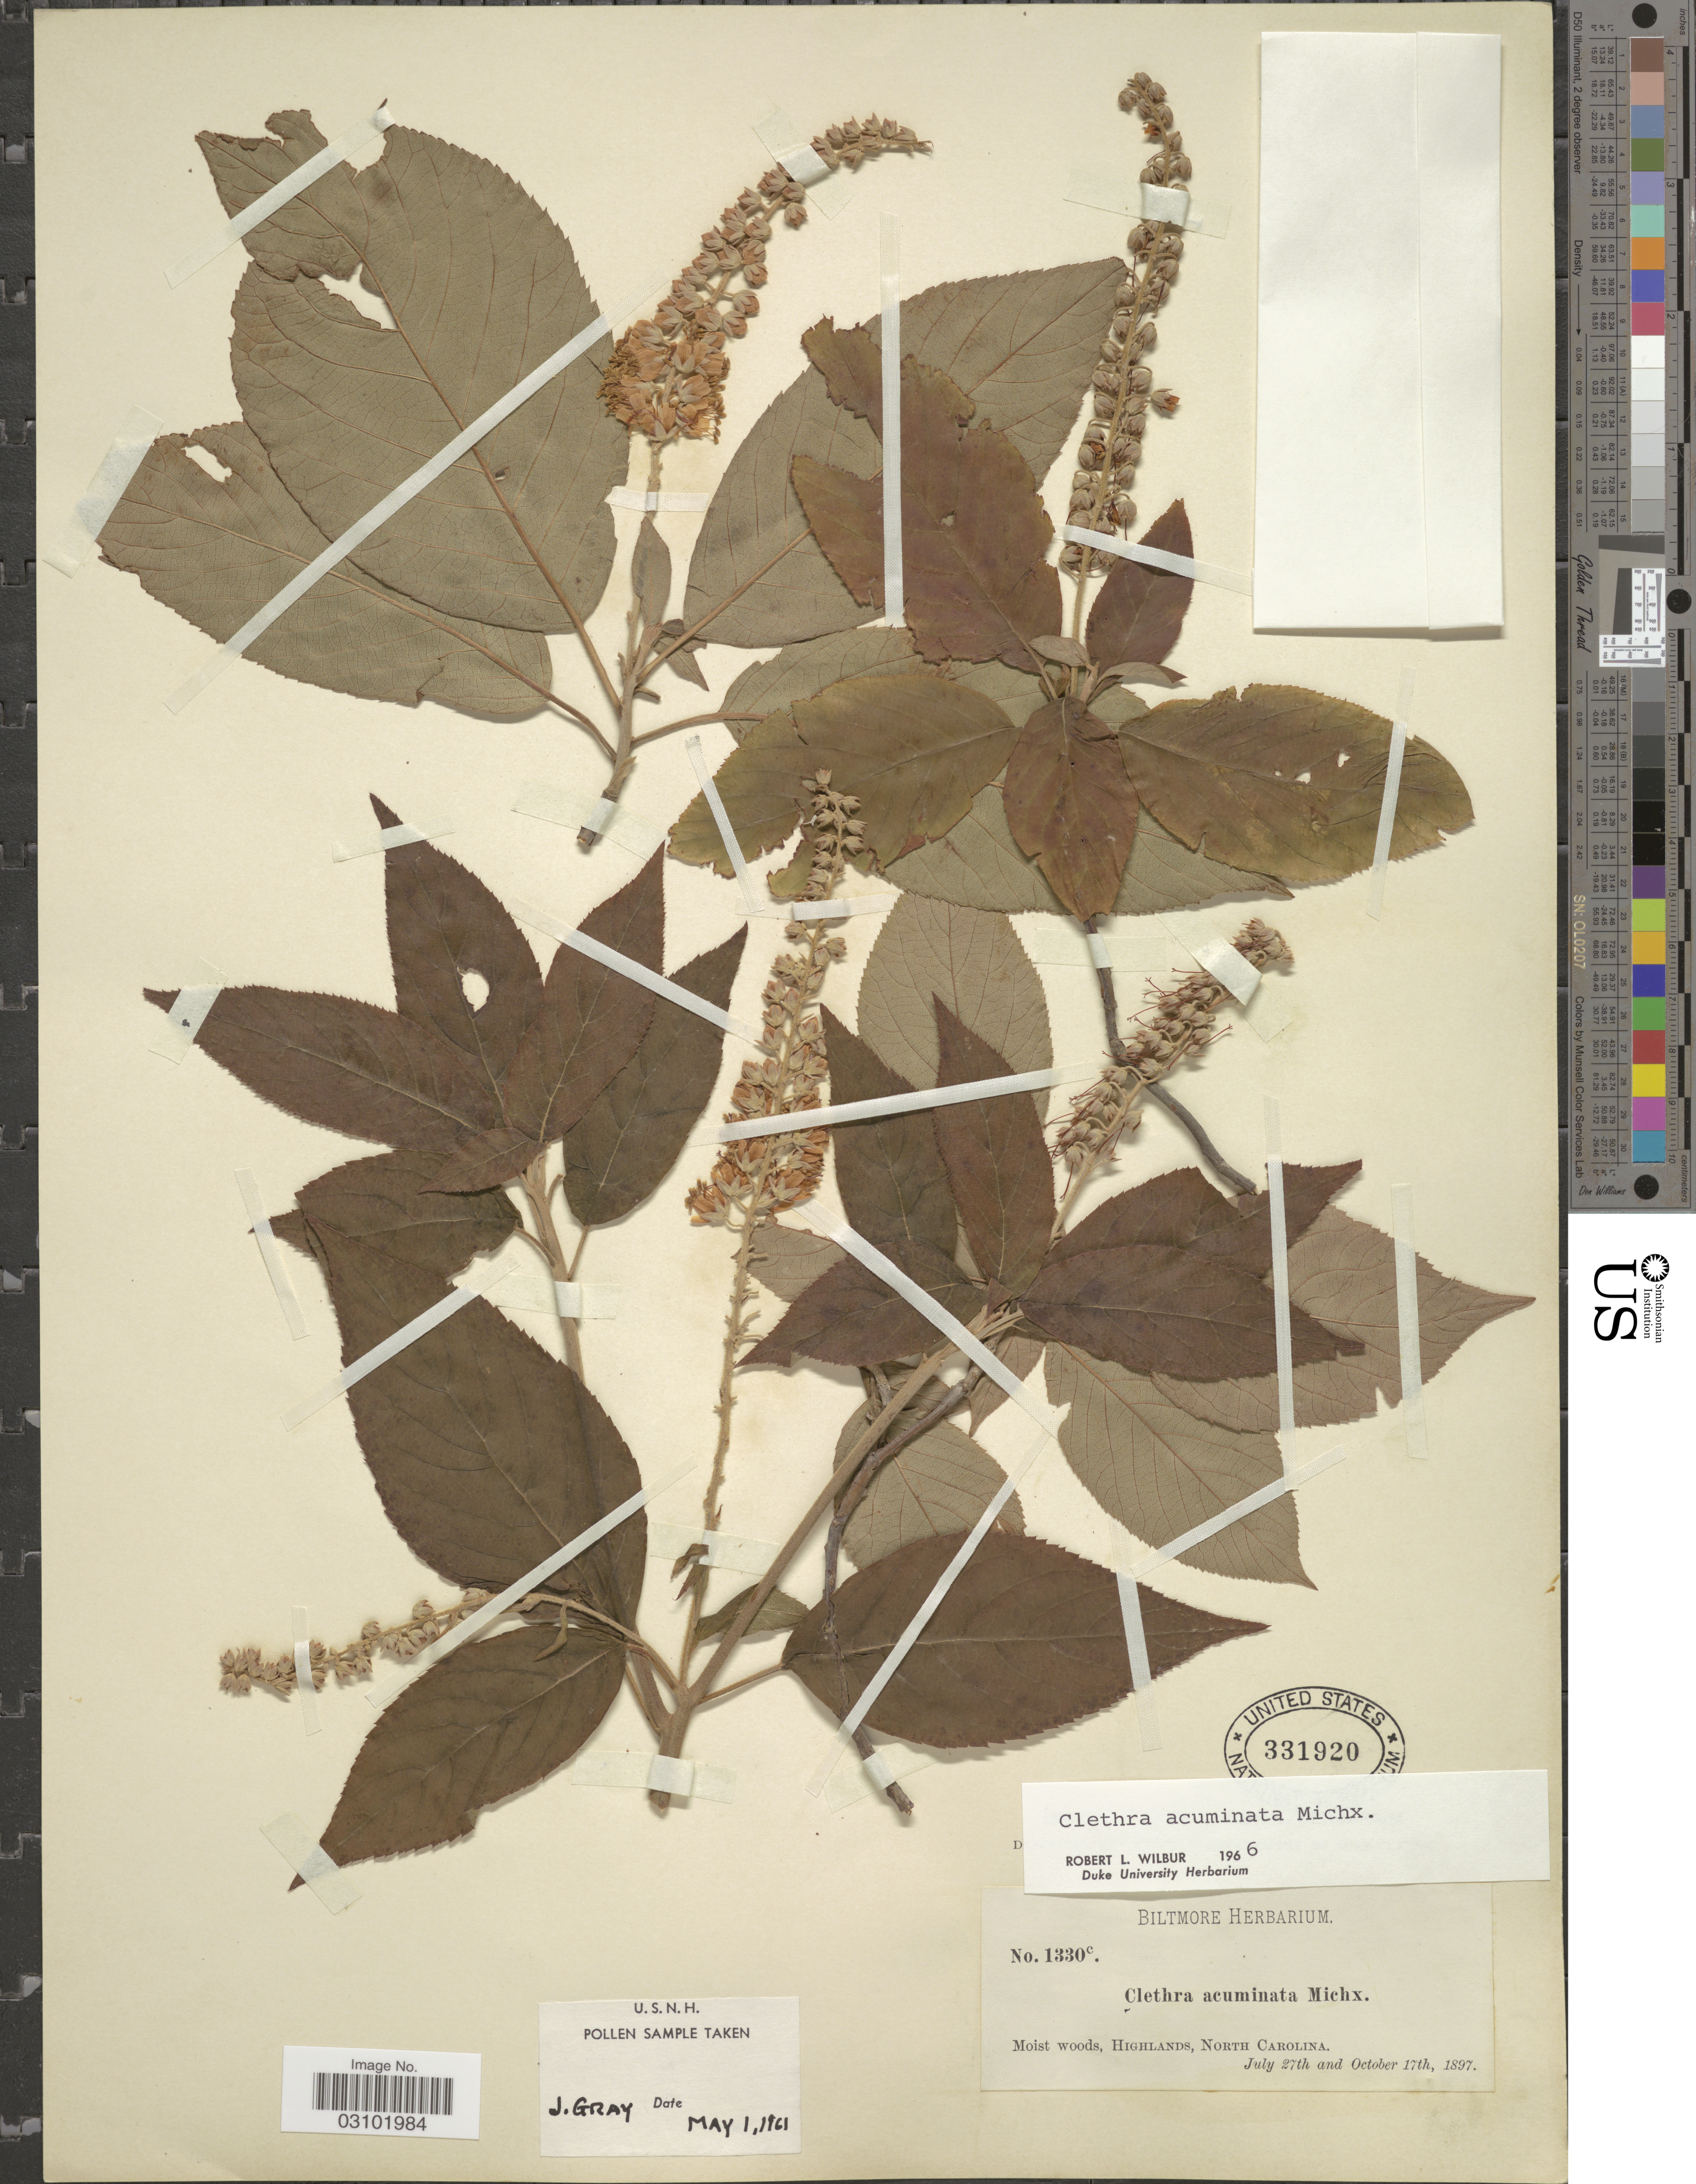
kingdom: Plantae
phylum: Tracheophyta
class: Magnoliopsida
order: Ericales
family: Clethraceae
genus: Clethra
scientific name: Clethra acuminata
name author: Michx.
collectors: ex herb. Biltmore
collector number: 1330c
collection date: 1897-07-27/1897-10-17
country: United States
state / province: North Carolina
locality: Moist woods, Highlands.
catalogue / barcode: US 331920